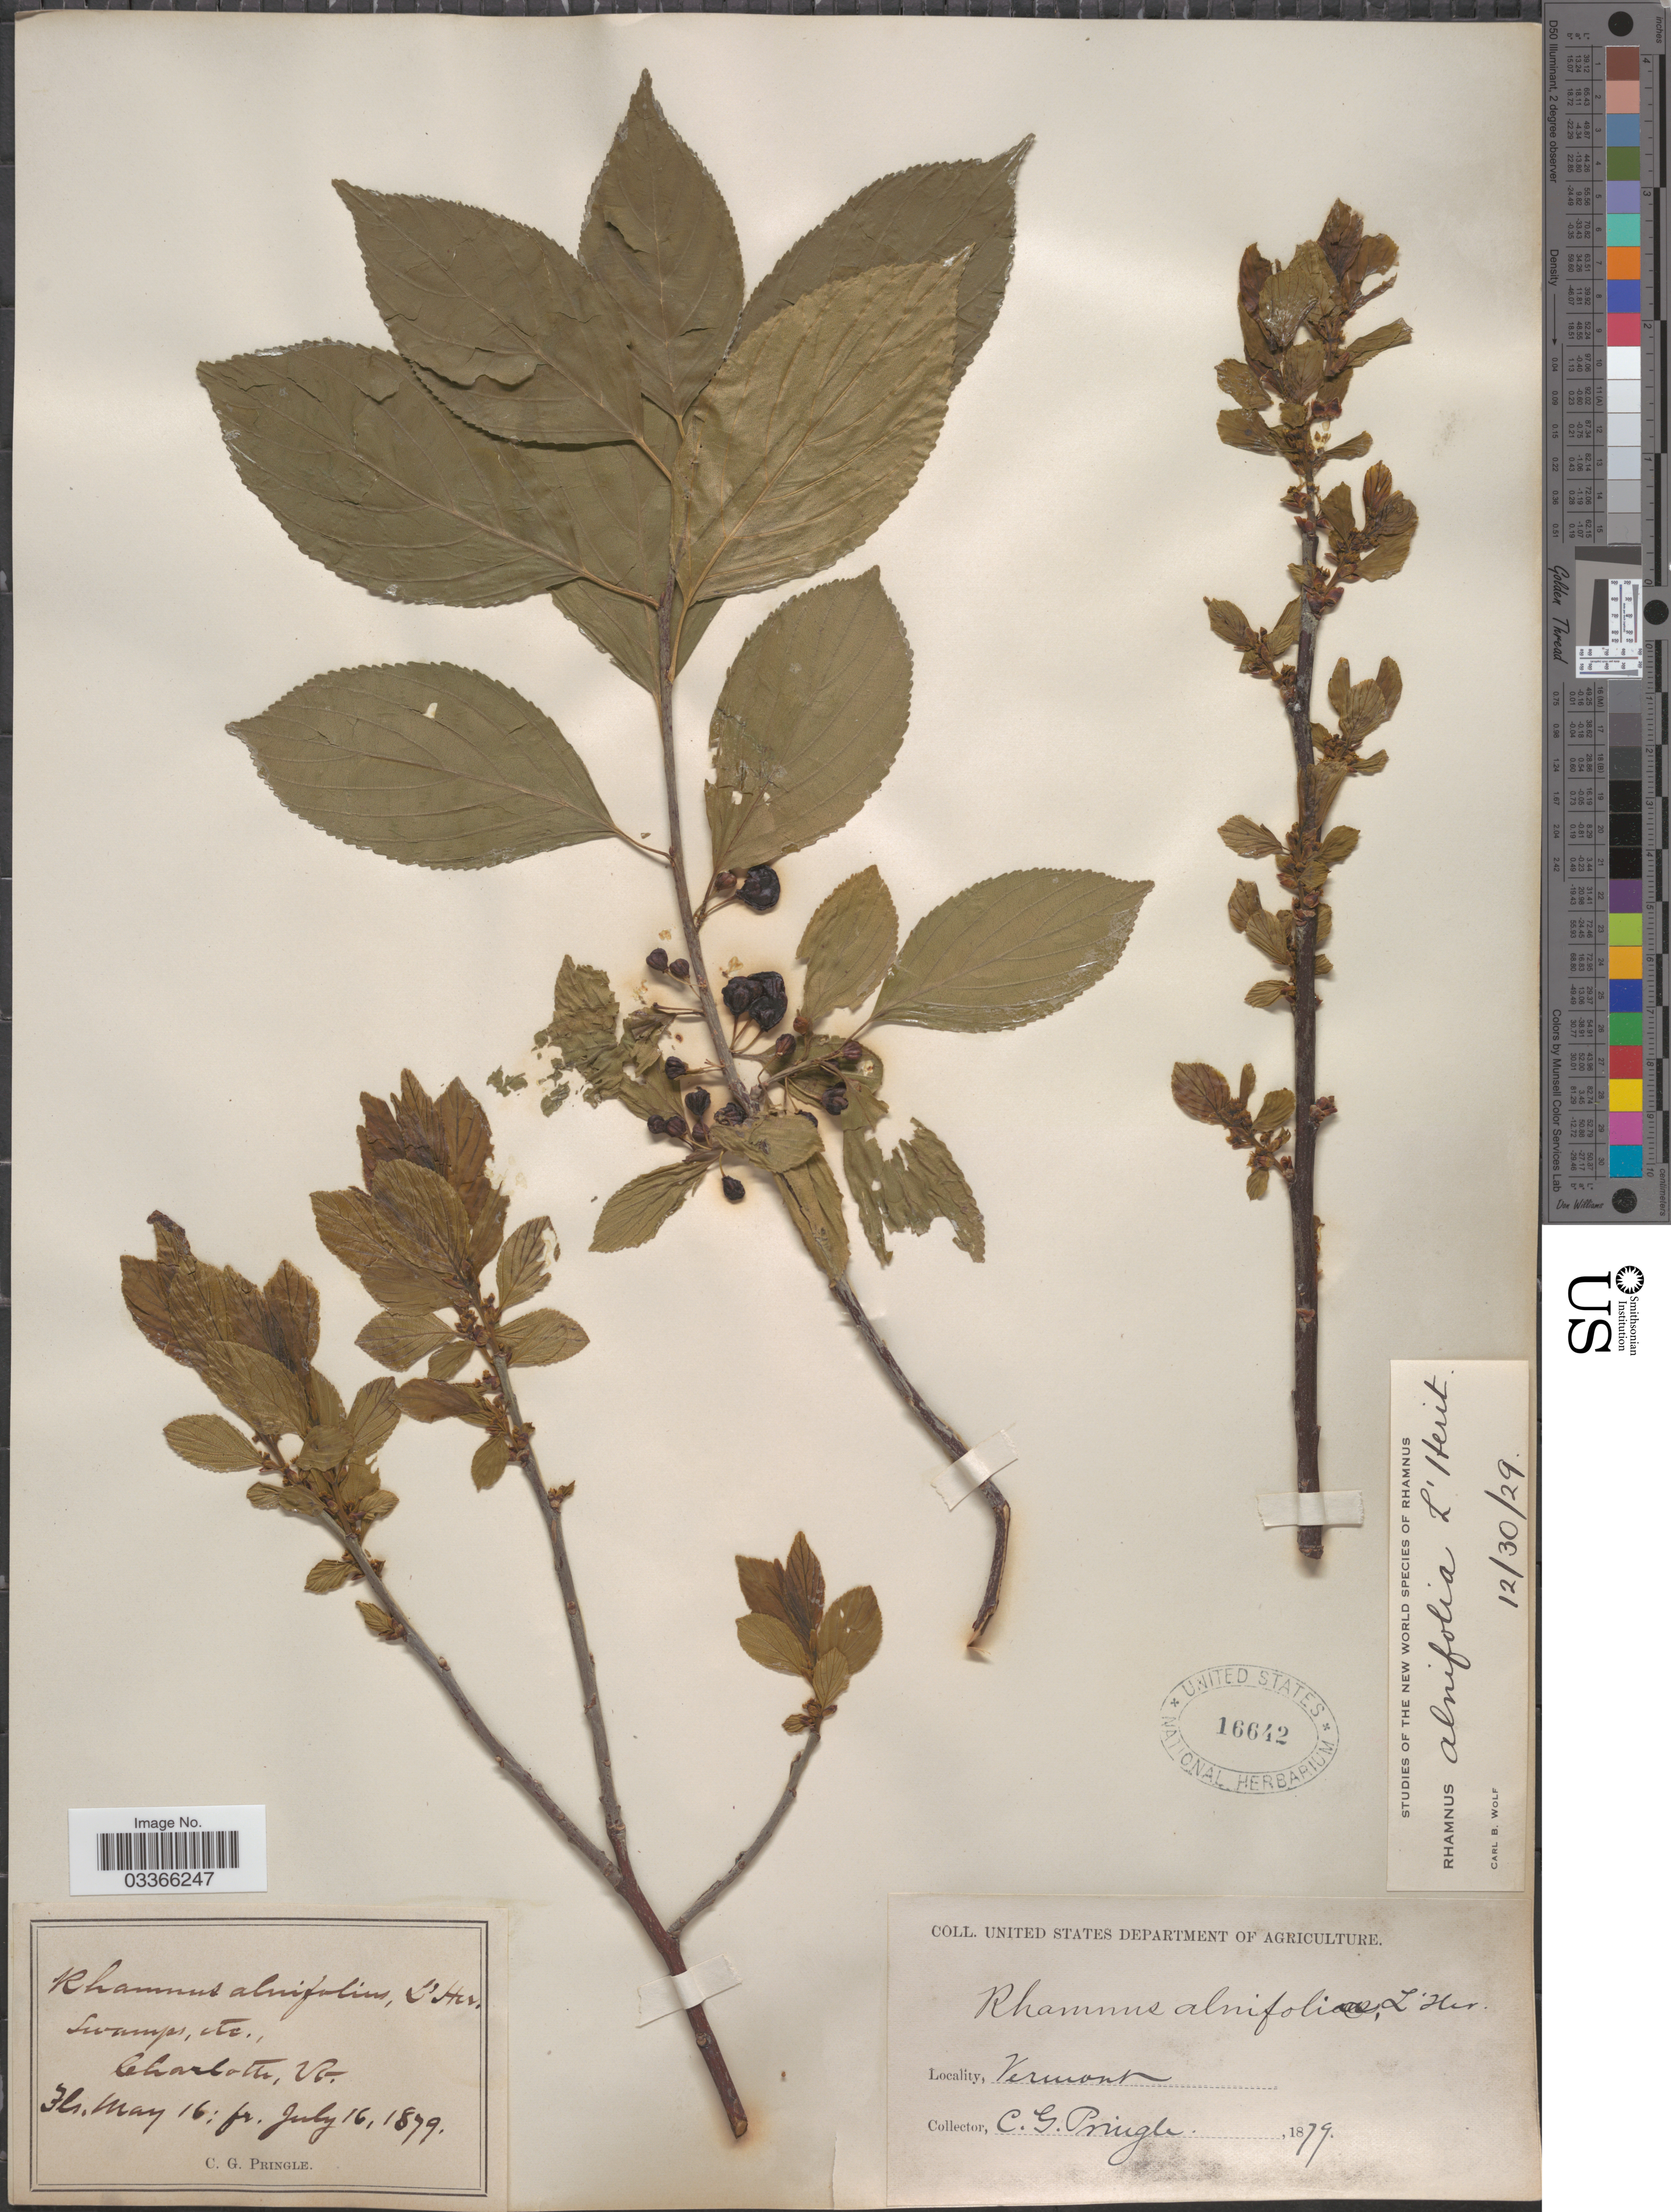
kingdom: Plantae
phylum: Tracheophyta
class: Magnoliopsida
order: Rosales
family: Rhamnaceae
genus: Rhamnus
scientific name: Rhamnus alnifolia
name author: L'Hér.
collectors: C. G. Pringle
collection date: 1879-07-16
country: United States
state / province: Vermont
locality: Charlotte.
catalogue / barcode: US 16642